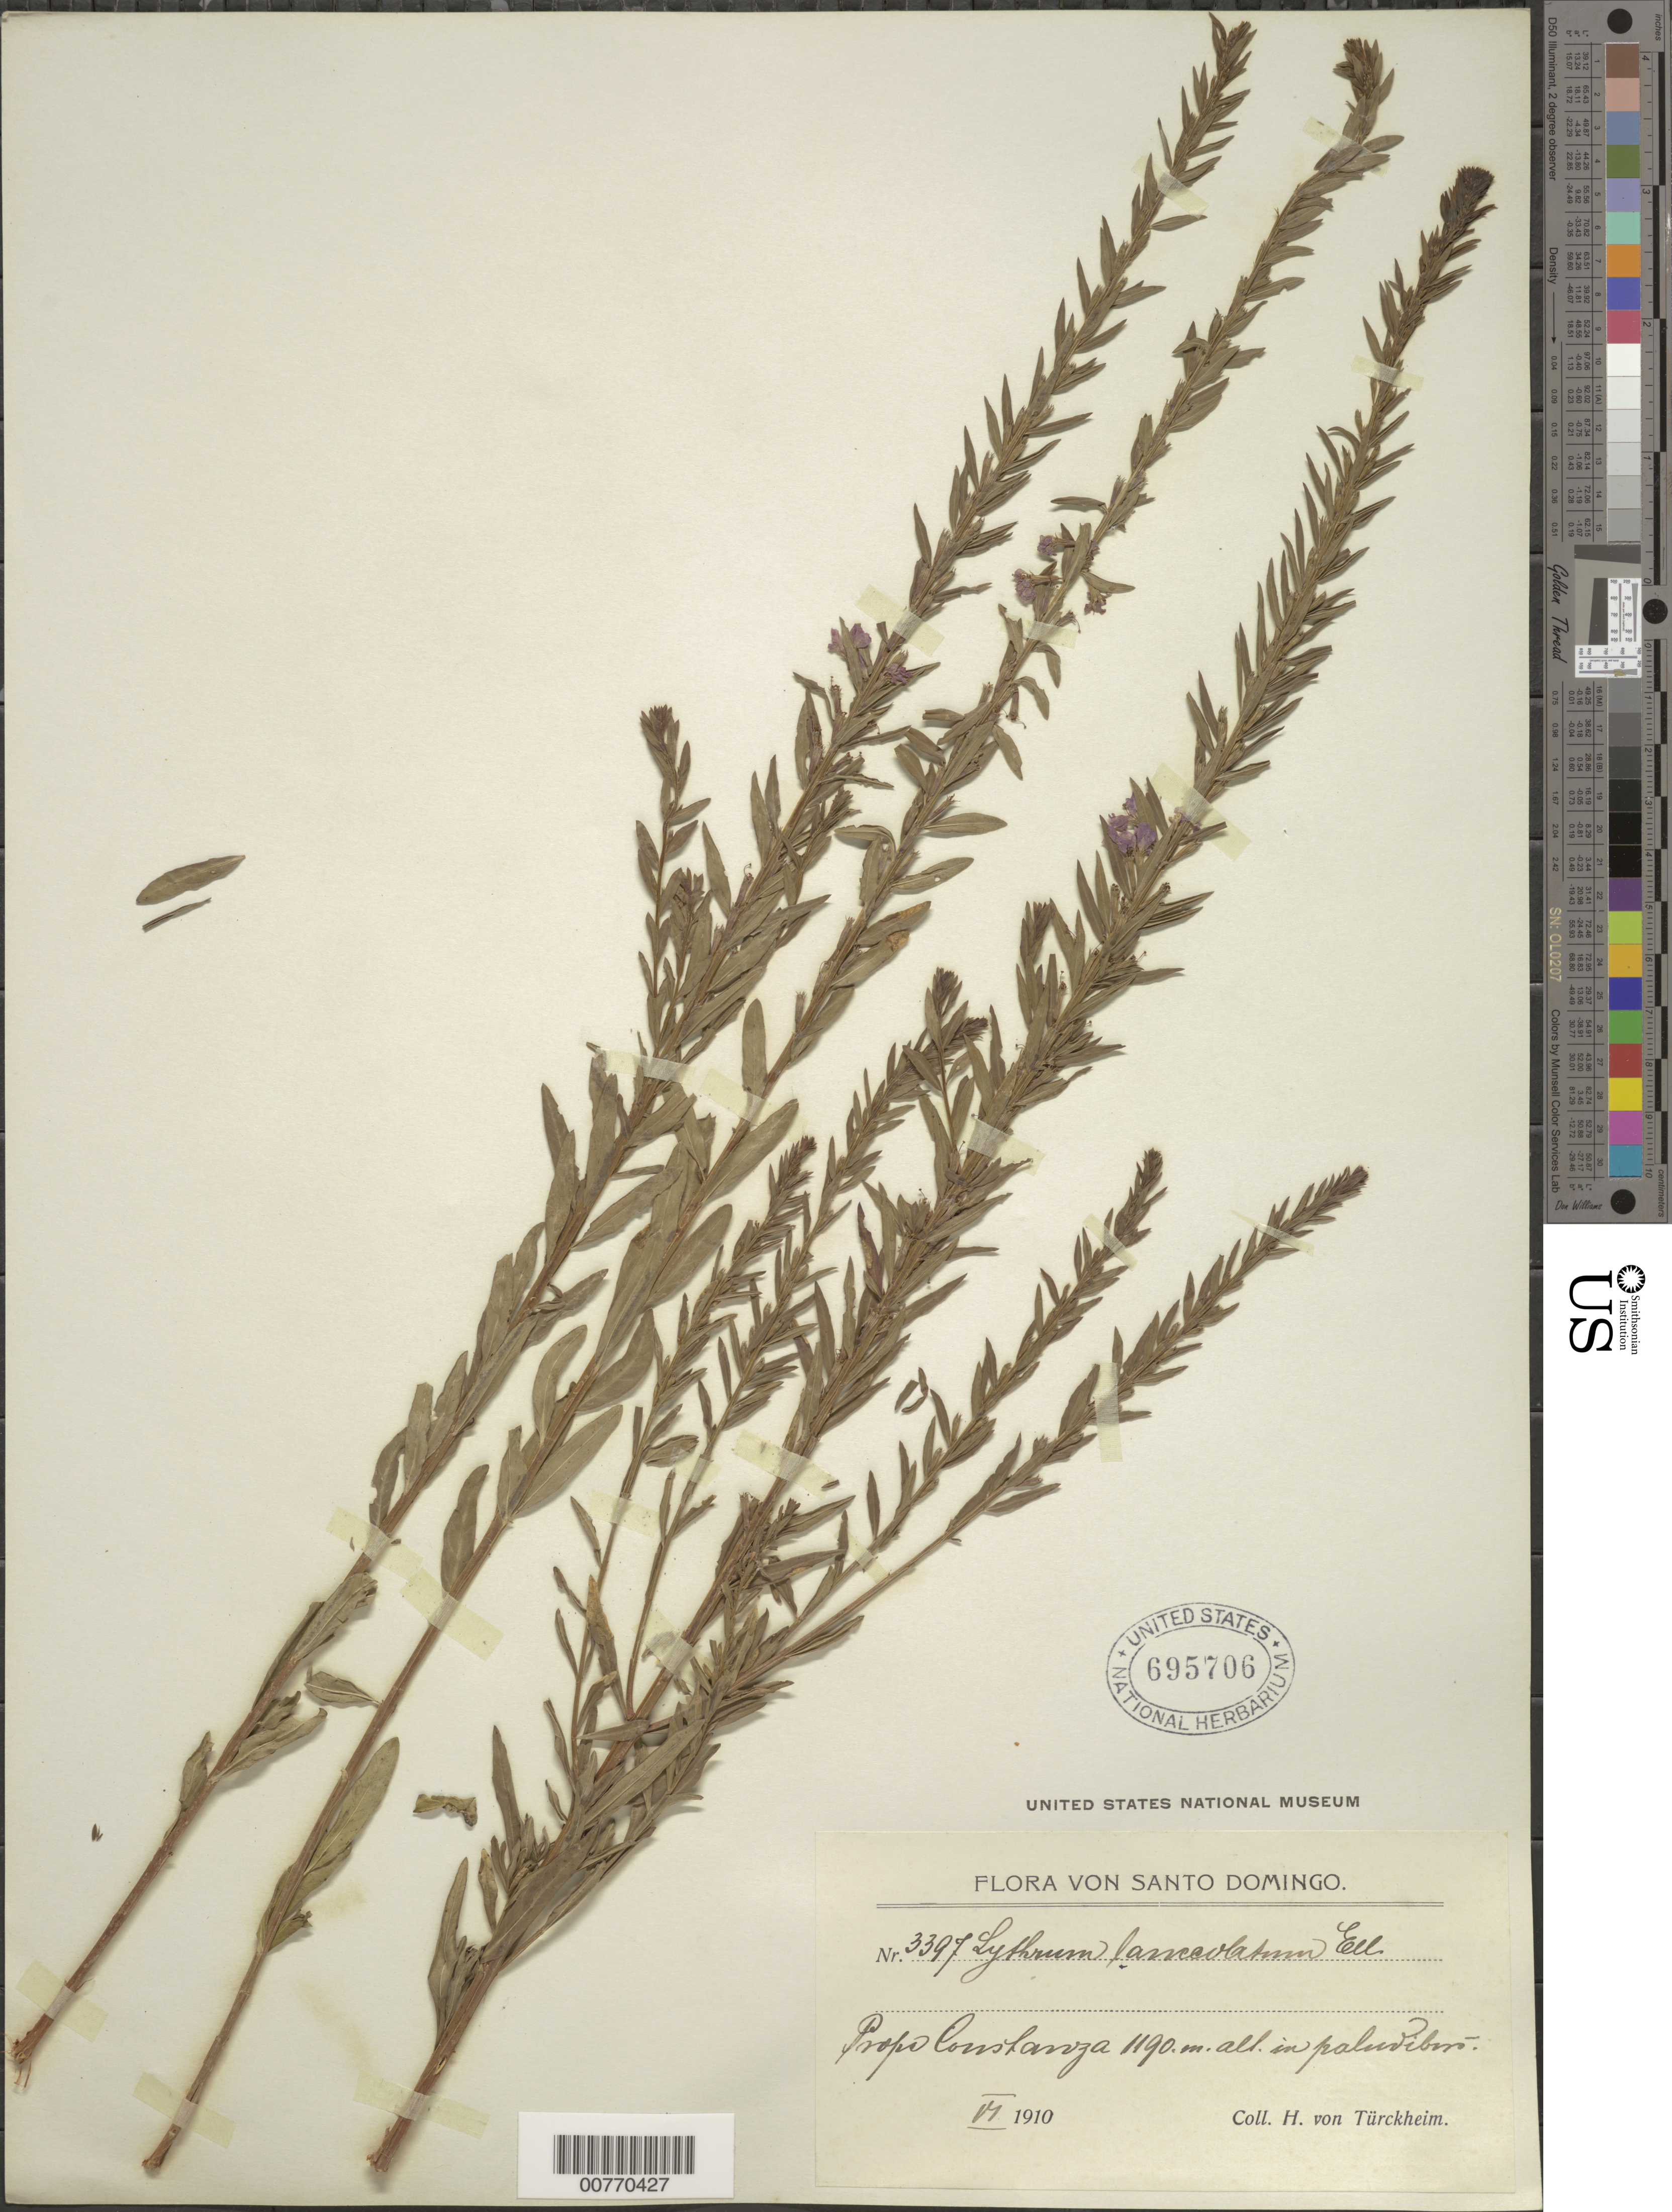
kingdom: Plantae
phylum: Tracheophyta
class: Magnoliopsida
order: Myrtales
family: Lythraceae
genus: Lythrum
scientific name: Lythrum lanceolatum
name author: Elliott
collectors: H. von Türckheim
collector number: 3397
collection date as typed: Jun 1910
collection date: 1910-06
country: Dominican Republic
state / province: La Vega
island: Hispaniola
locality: Constanza.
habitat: In paludosis.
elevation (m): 1190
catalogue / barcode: US 695706